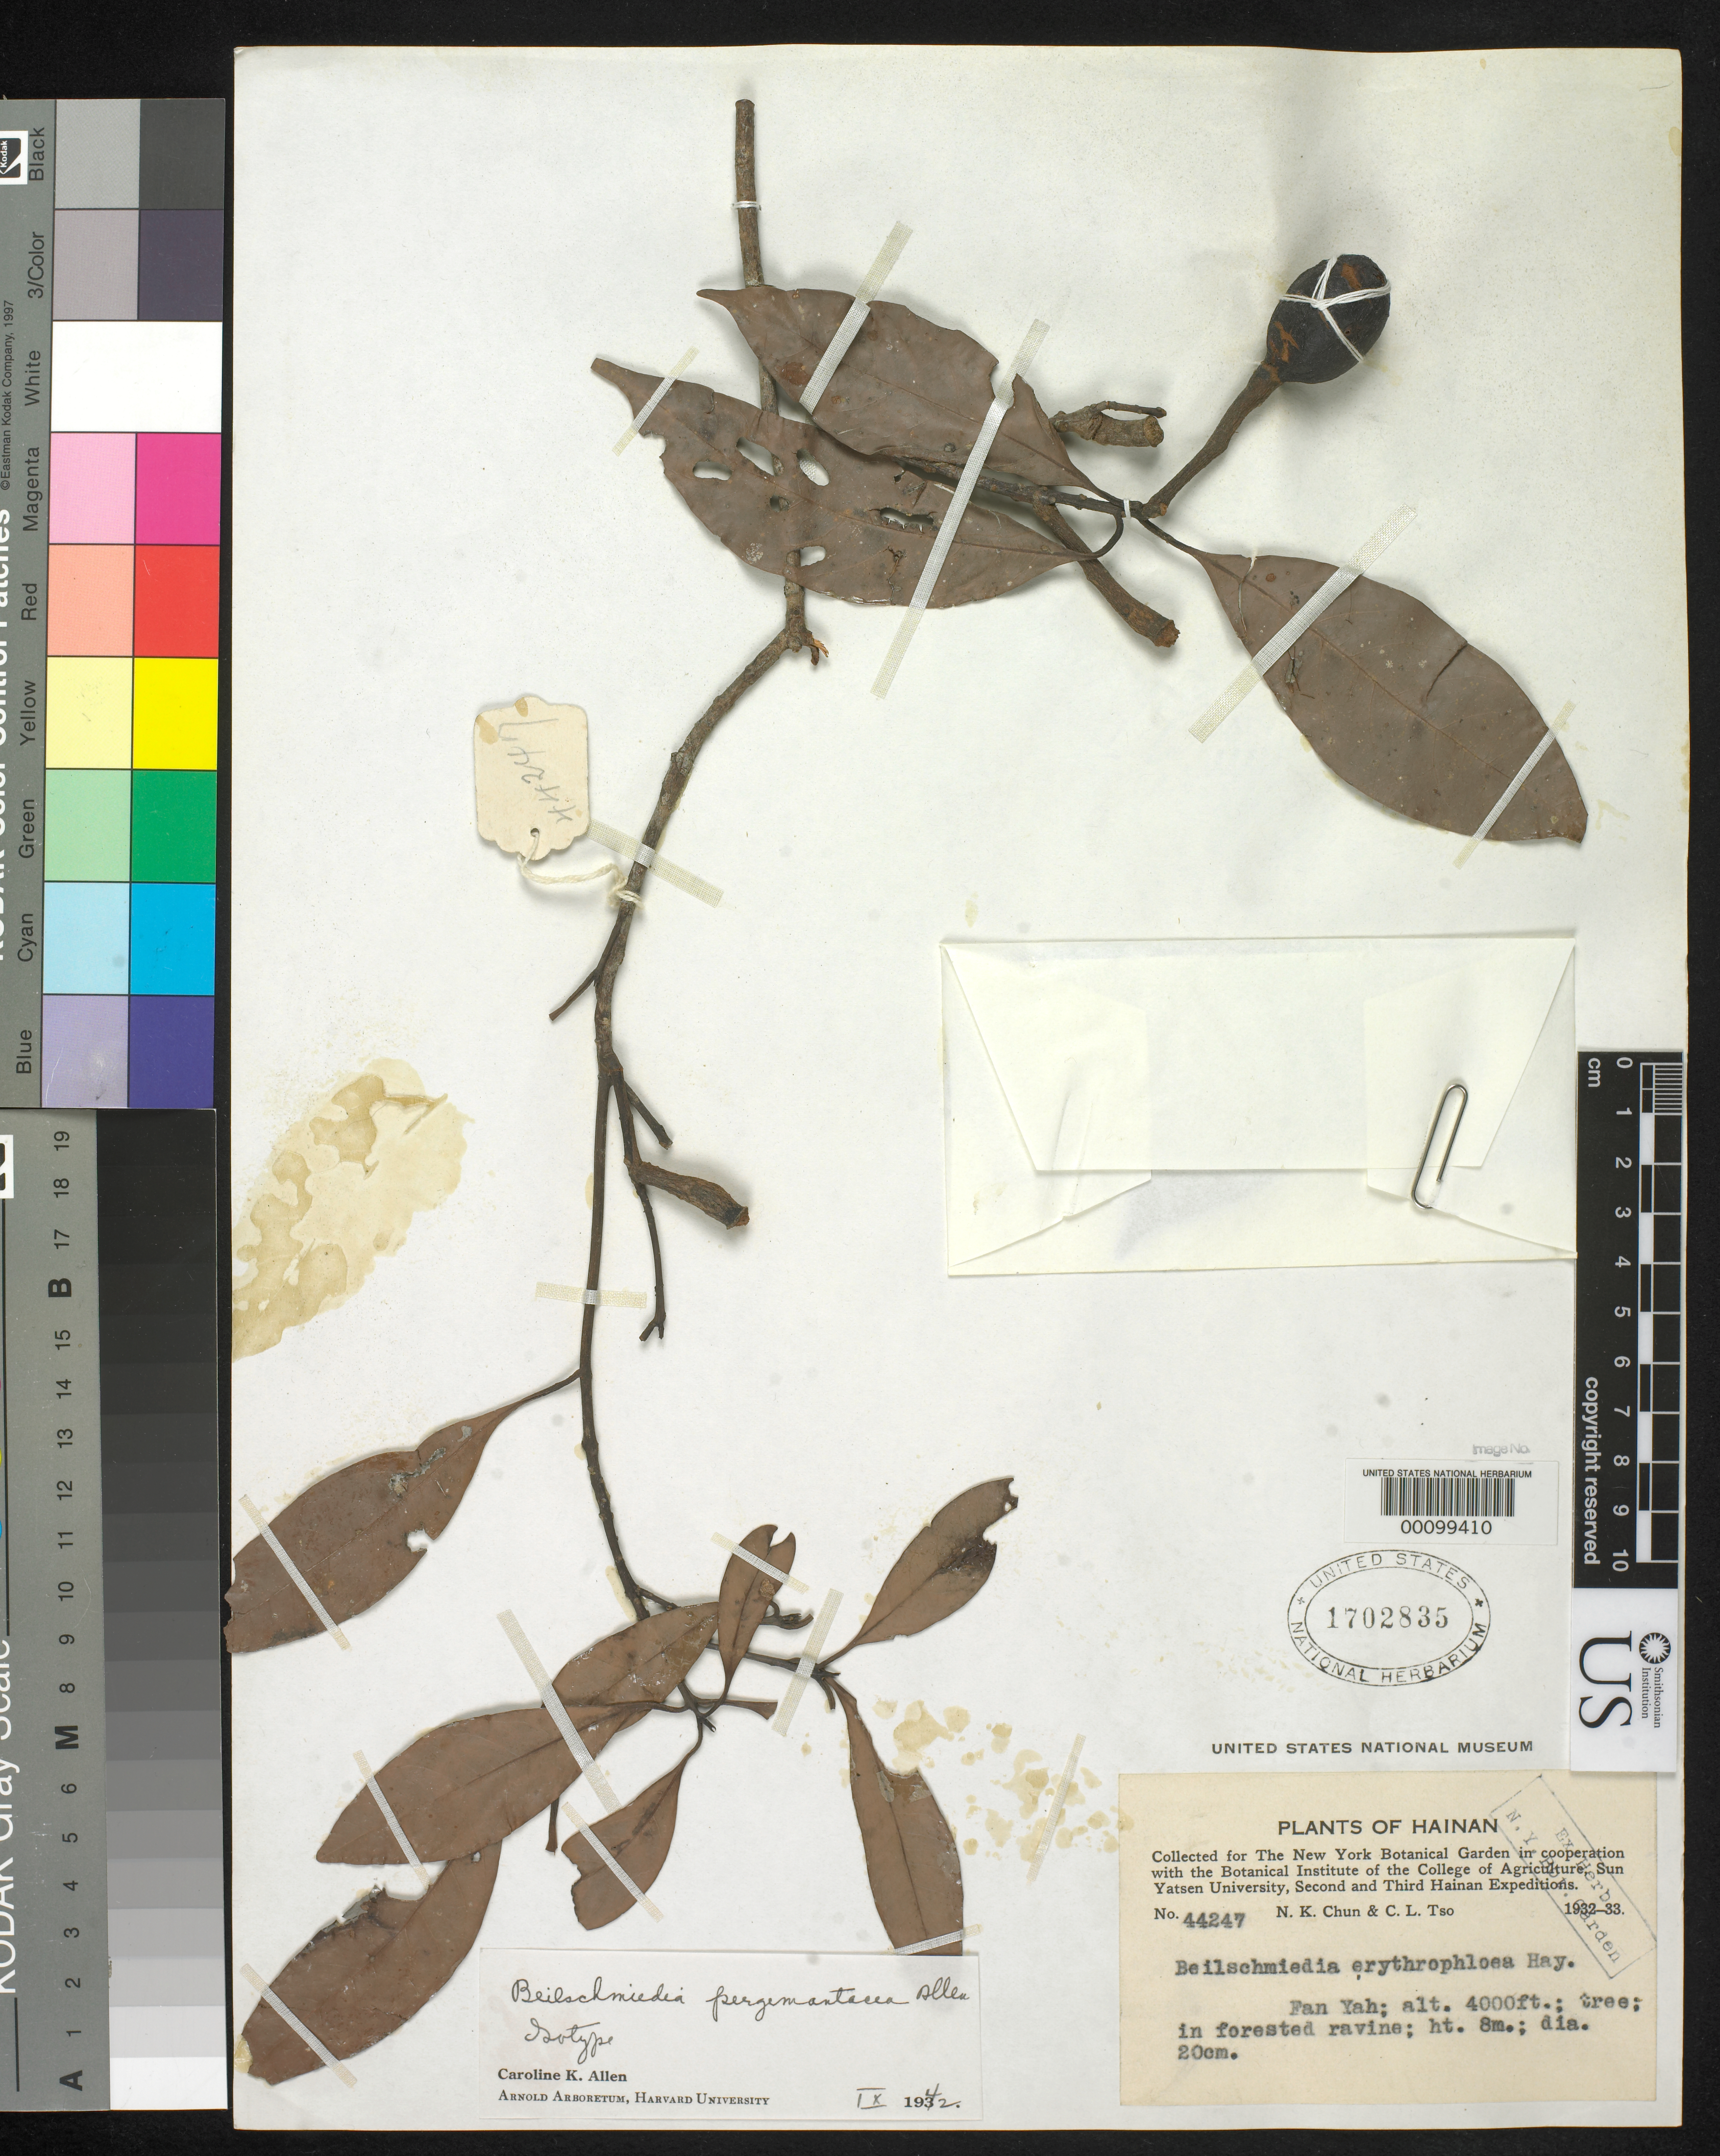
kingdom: Plantae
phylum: Tracheophyta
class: Magnoliopsida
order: Laurales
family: Lauraceae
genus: Beilschmiedia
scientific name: Beilschmiedia pergamentacea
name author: C.K. Allen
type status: Isotype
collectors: N. K. Chun & C. Tso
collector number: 44247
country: China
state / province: Hainan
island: Hainan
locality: Fan Yah.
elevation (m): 1220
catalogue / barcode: US 1702835